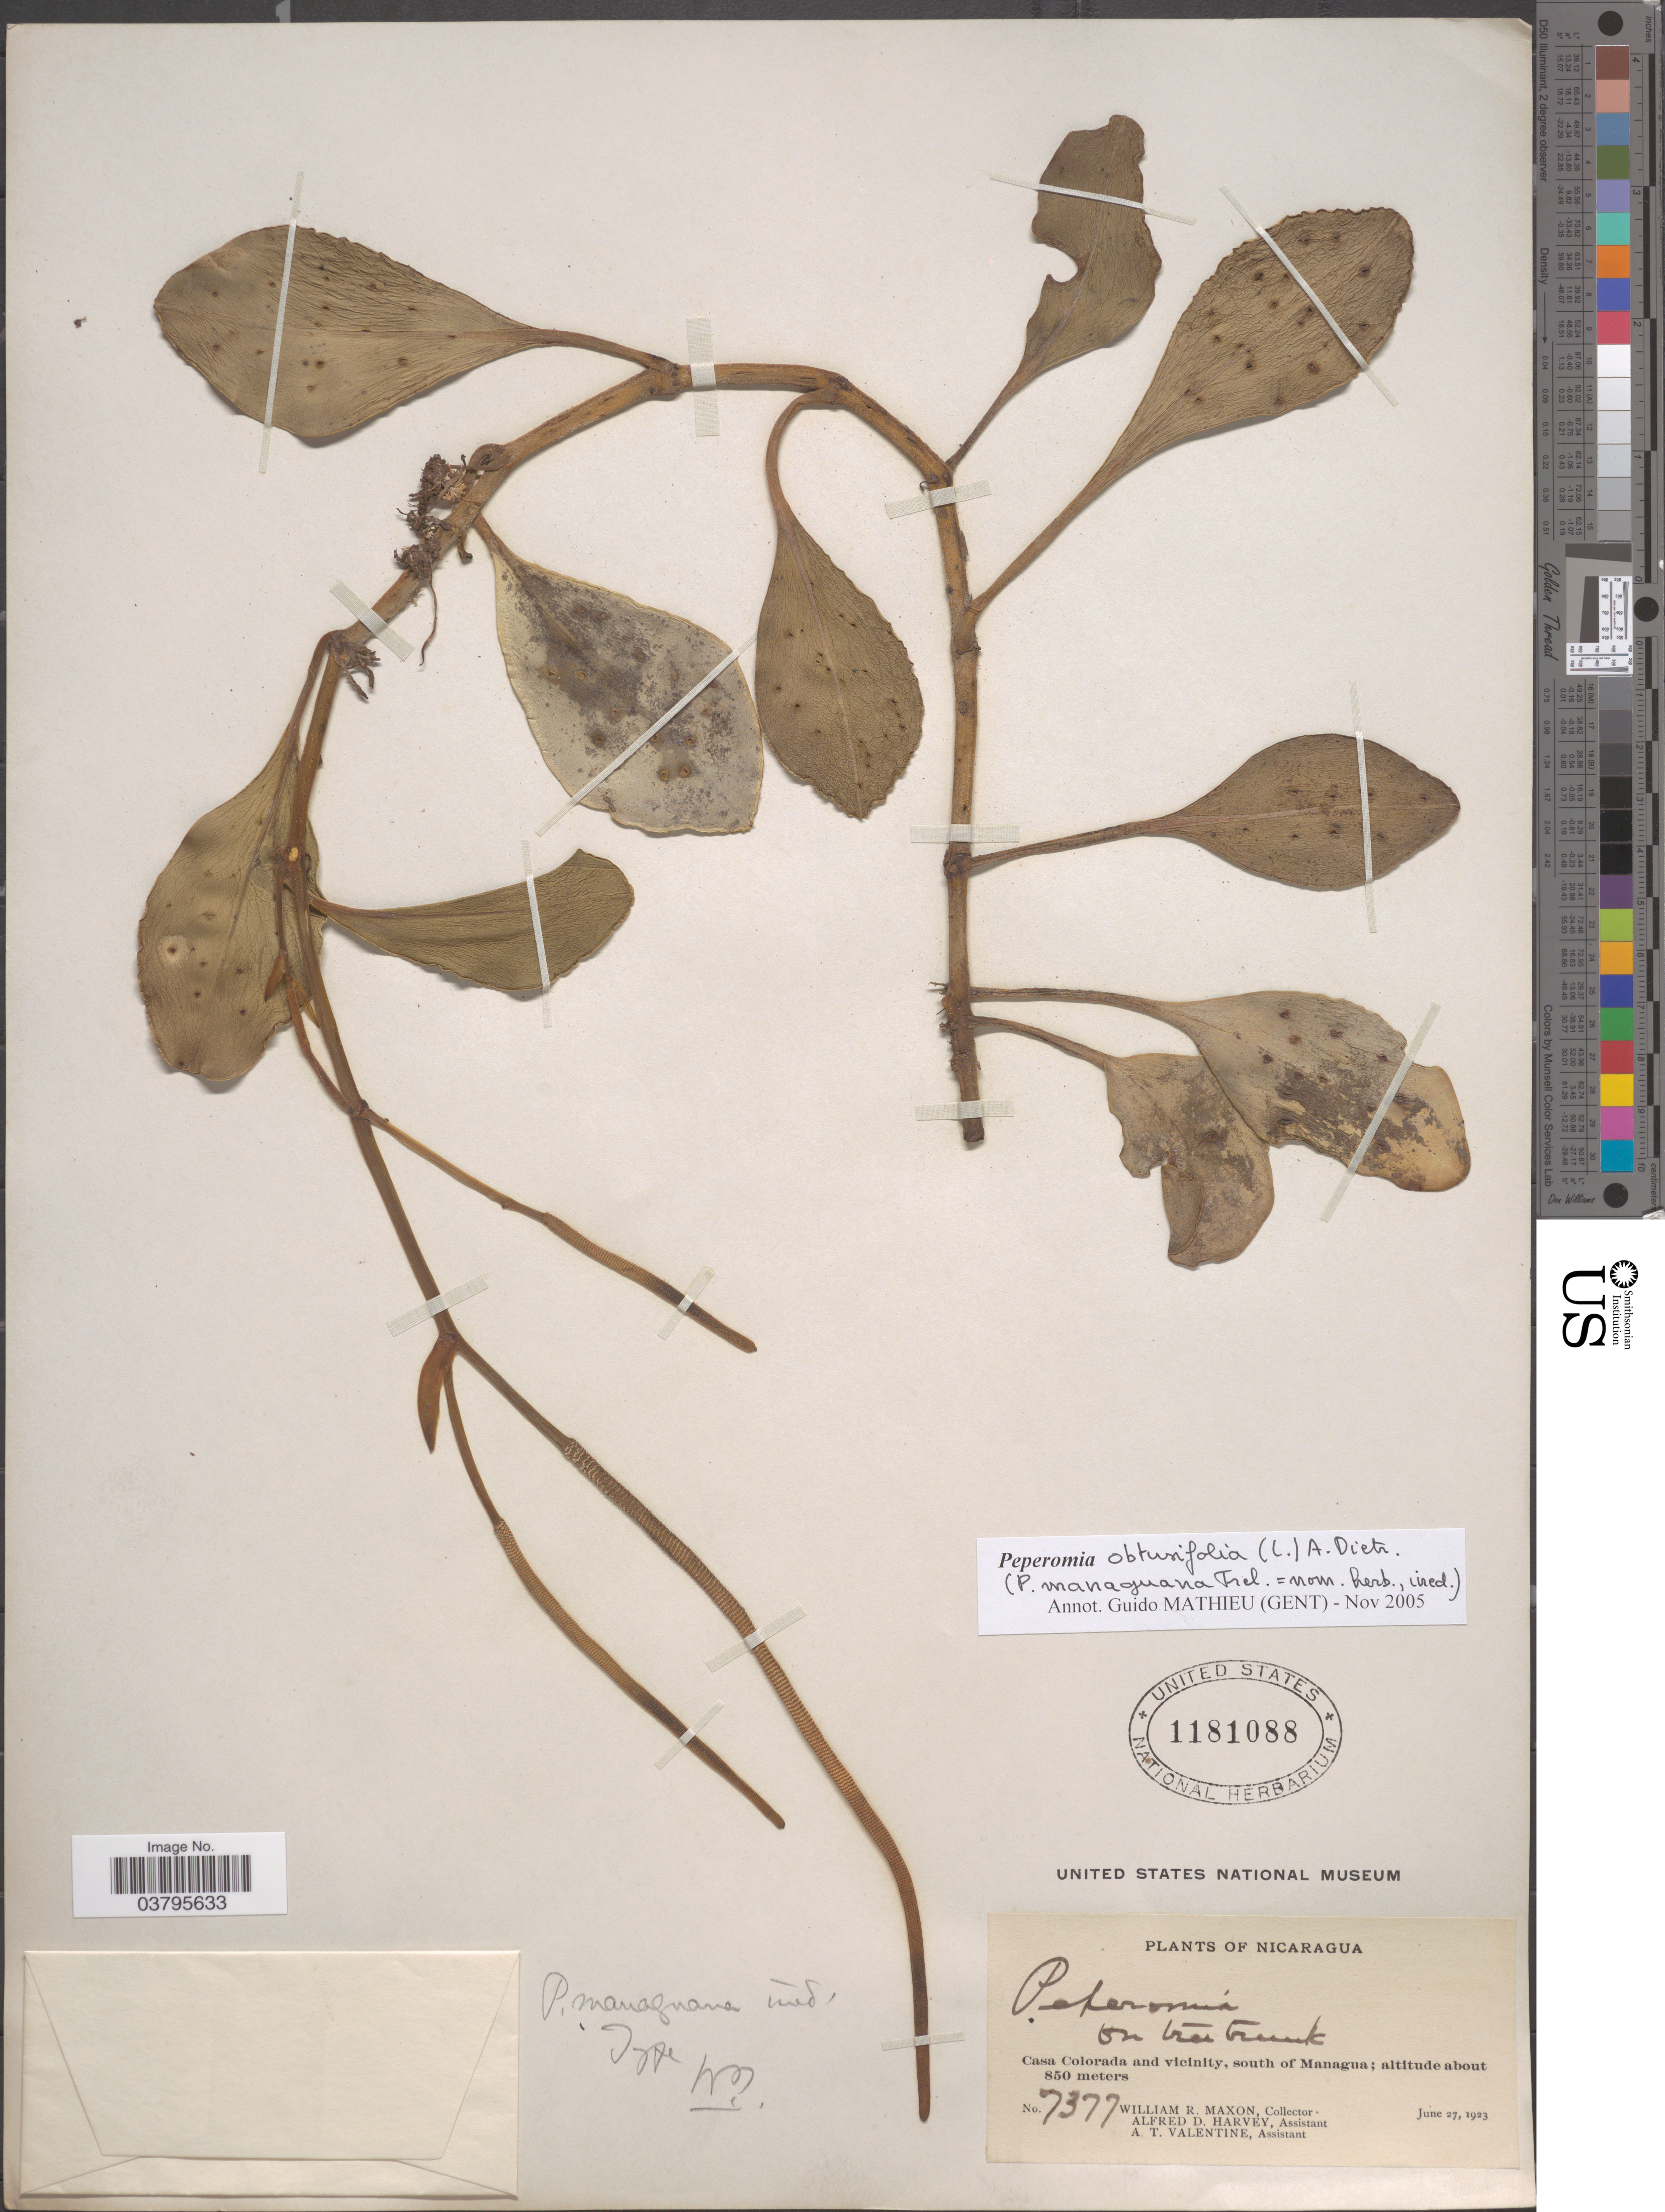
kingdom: Plantae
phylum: Tracheophyta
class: Magnoliopsida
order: Piperales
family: Piperaceae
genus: Peperomia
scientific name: Peperomia obtusifolia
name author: (L.) A. Dietr.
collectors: W. R. Maxon, A. D. Harvey & A. Valentine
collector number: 7377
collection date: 1923-06-27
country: Nicaragua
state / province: Managua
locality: Casa Colorada and vicinity, south of Managua.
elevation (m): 850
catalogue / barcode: US 1181088